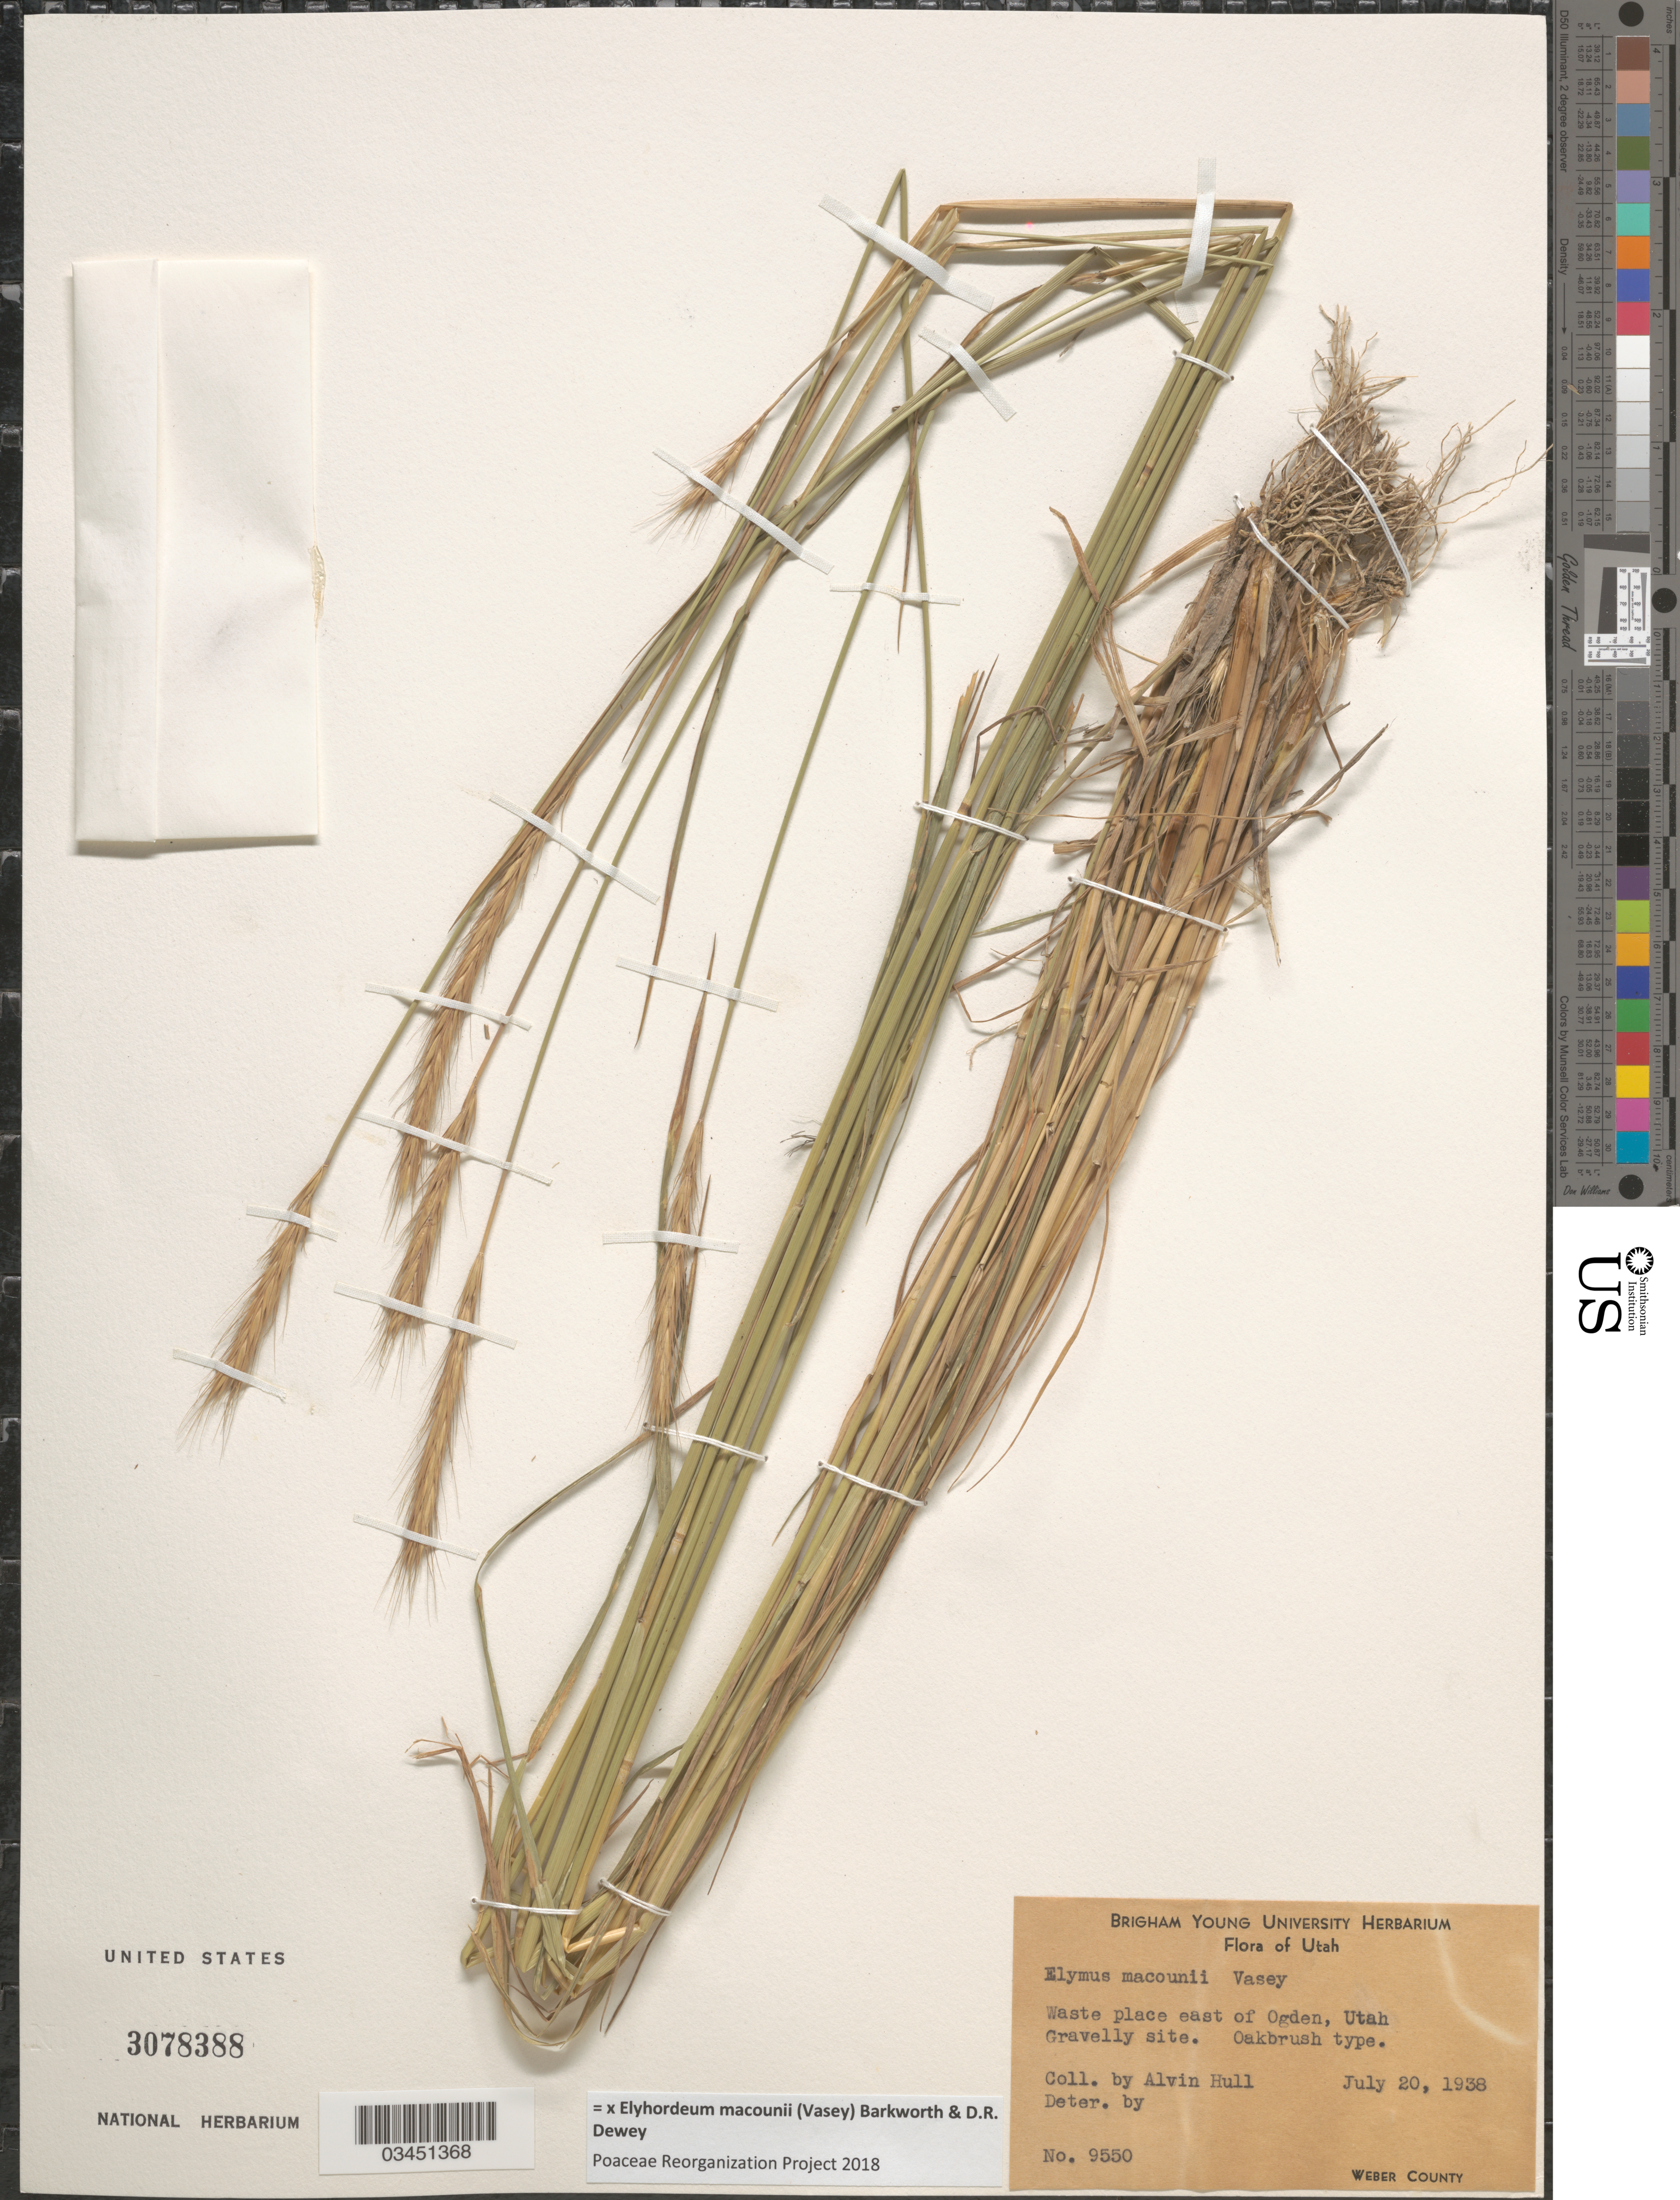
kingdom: Plantae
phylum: Tracheophyta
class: Liliopsida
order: Poales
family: Poaceae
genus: Elyhordeum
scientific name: x Elyhordeum macounii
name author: (Vasey) Barkworth & Dewey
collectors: A. Hull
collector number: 9550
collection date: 1938-07-20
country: United States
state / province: Utah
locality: Waste place east of Ogden. Weber County.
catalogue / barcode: US 3078388